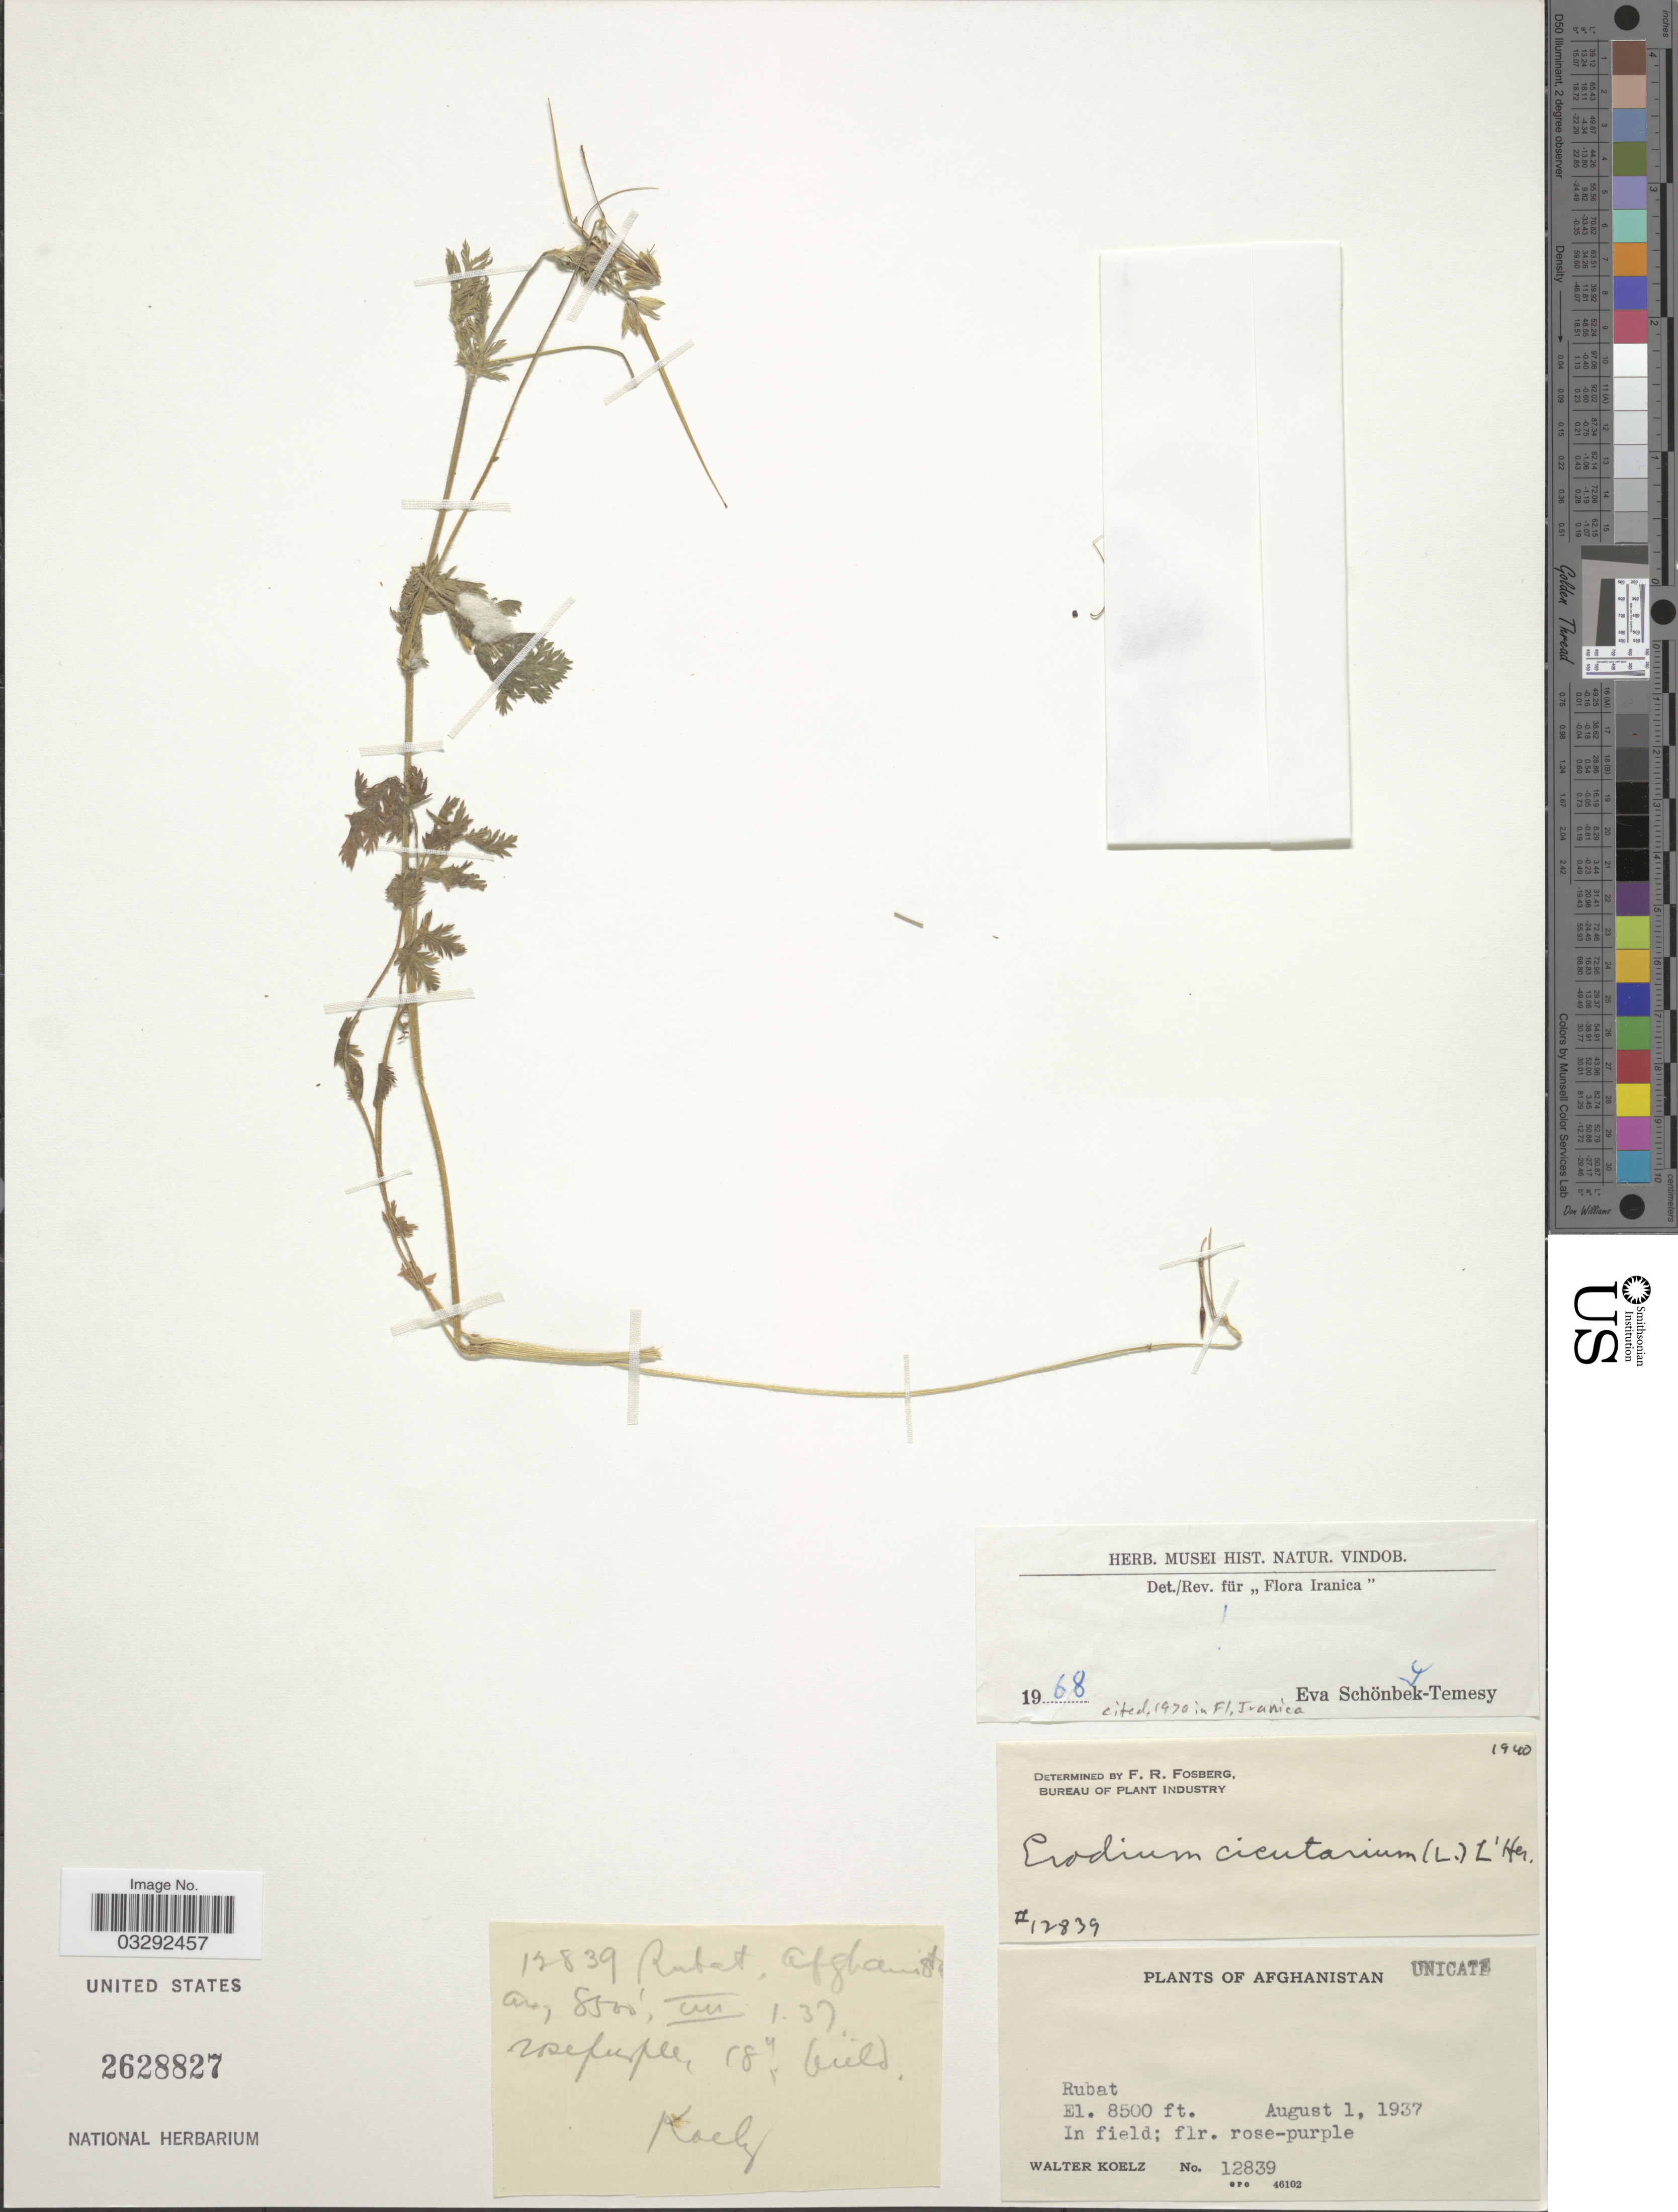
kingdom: Plantae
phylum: Tracheophyta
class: Magnoliopsida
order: Geraniales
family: Geraniaceae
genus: Erodium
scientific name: Erodium cicutarium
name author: (L.) L'Hér.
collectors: W. N. Koelz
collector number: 12839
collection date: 1937-08-01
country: Afghanistan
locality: Rubat.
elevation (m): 2591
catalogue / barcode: US 2628827